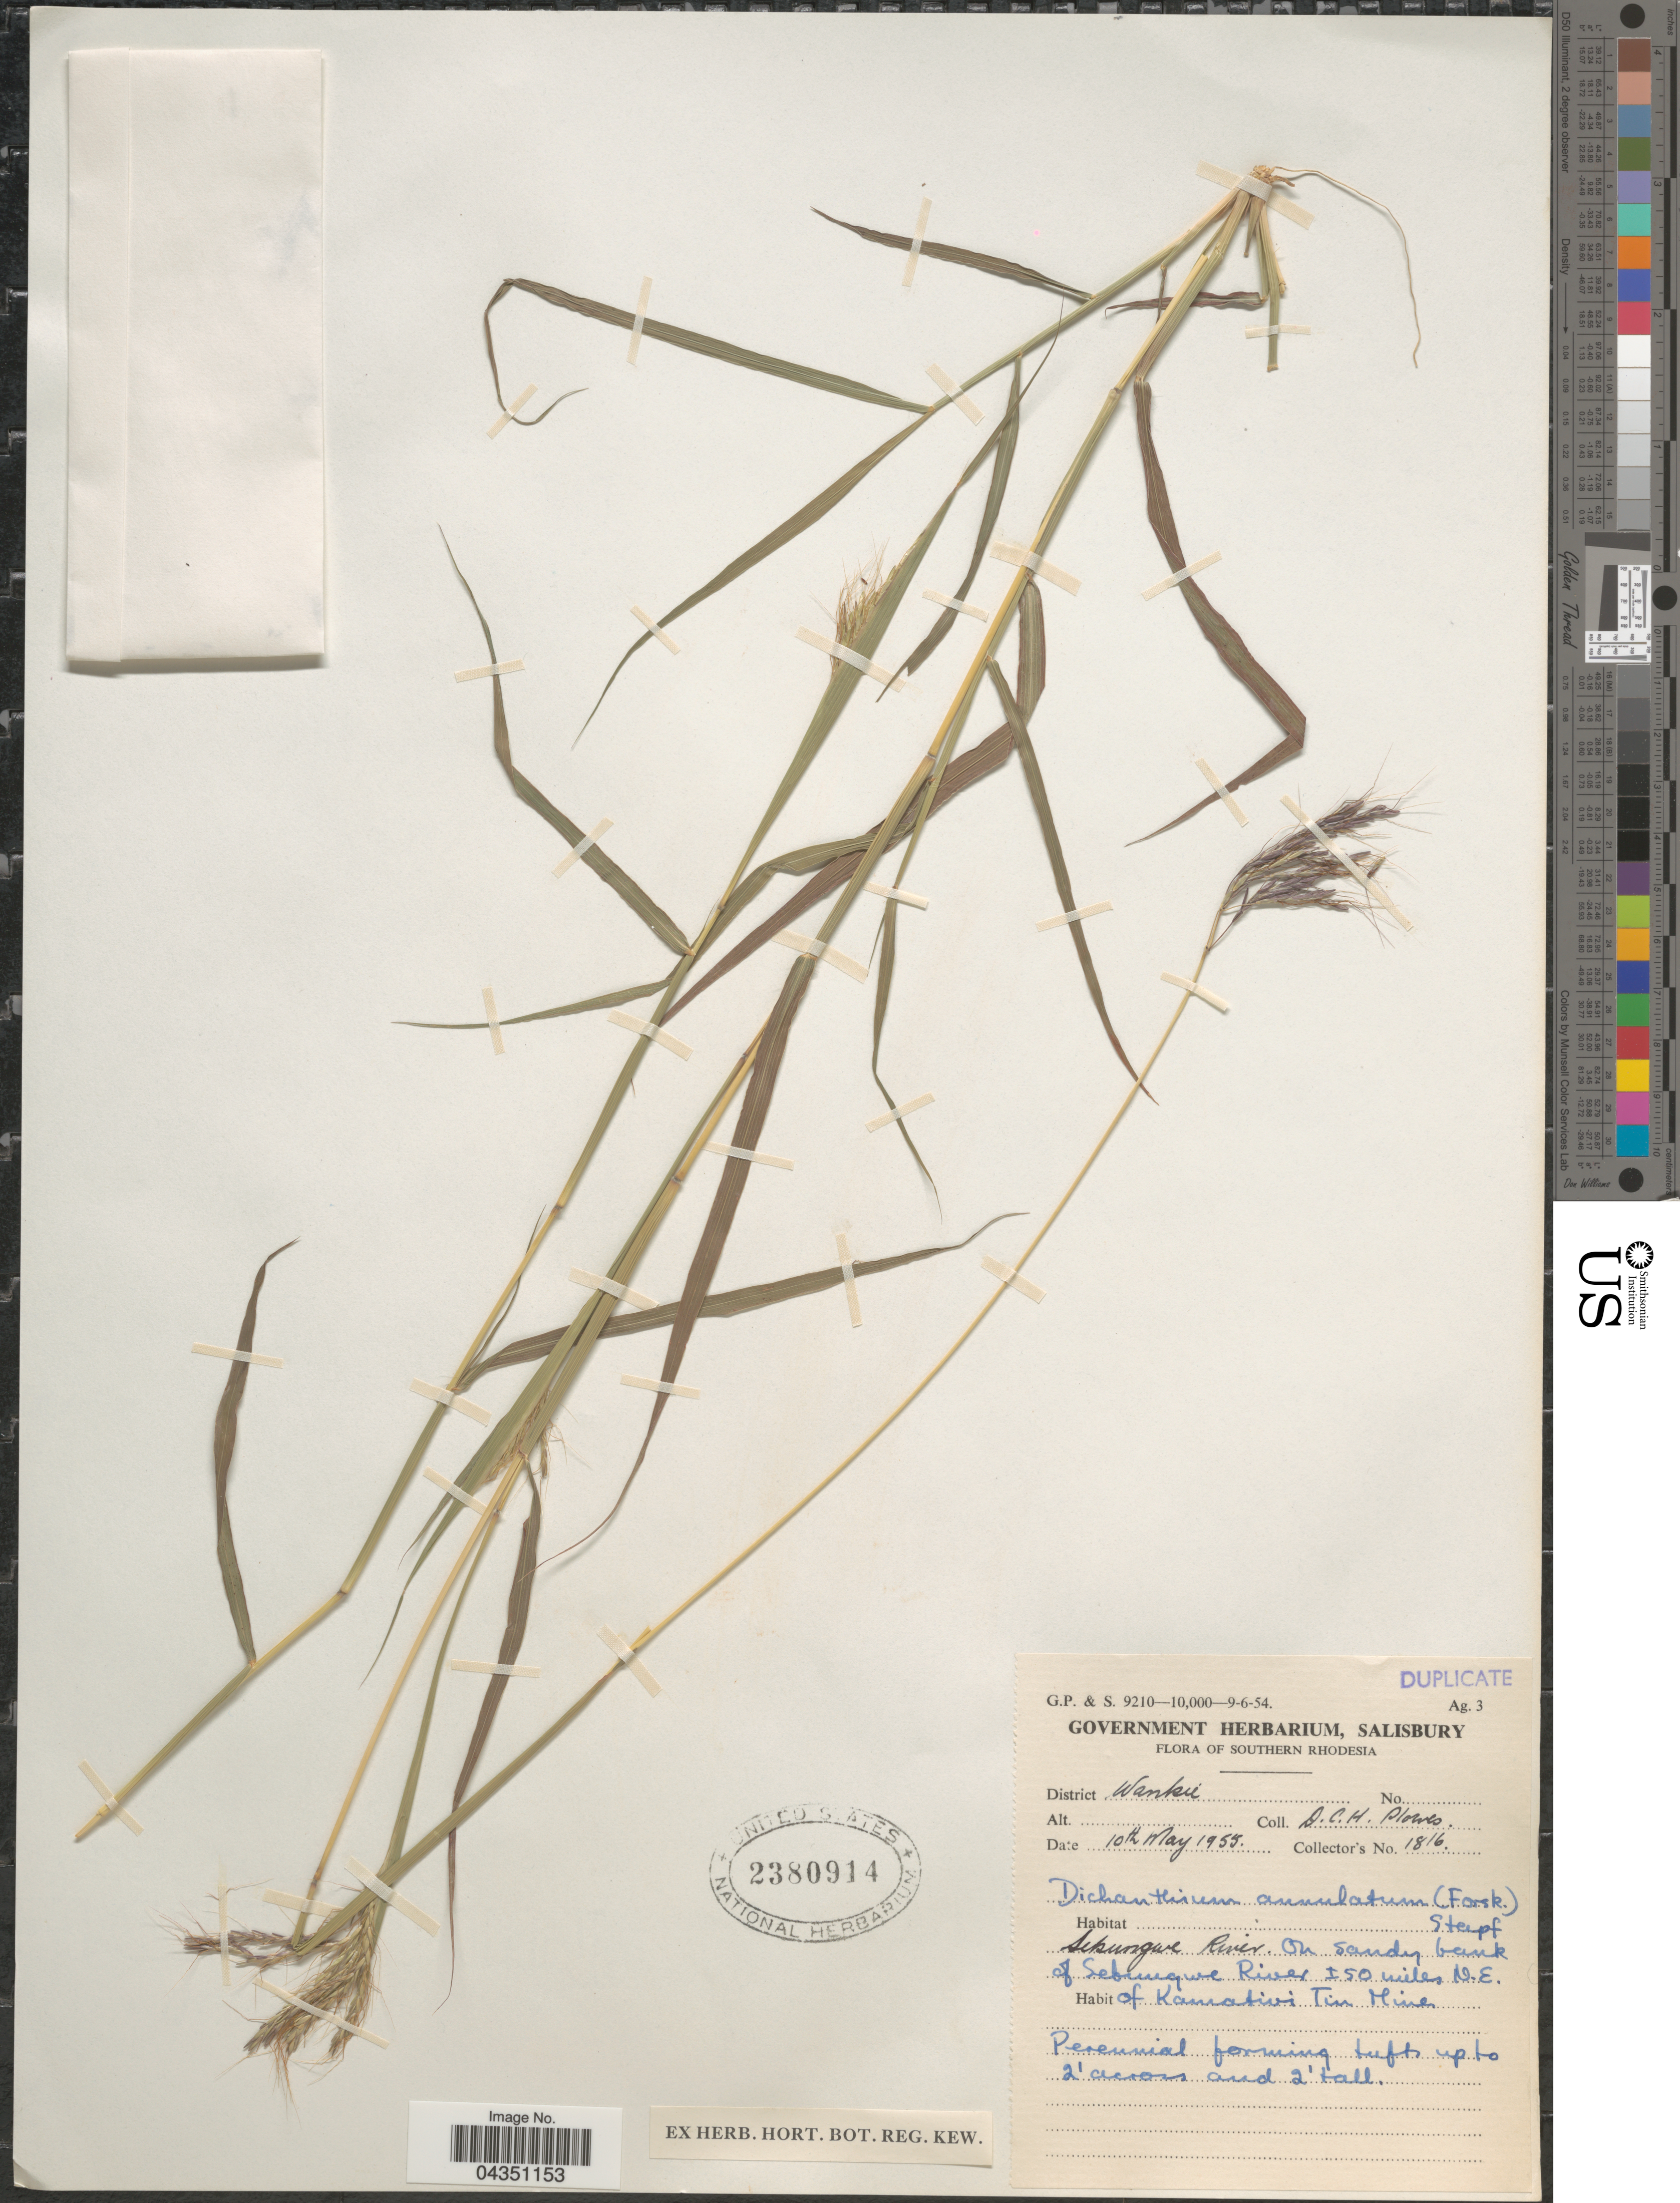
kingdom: Plantae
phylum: Tracheophyta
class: Liliopsida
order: Poales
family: Poaceae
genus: Dichanthium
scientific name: Dichanthium annulatum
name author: (Forssk.) Stapf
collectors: D. Plowes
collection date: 1955-05-10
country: Zimbabwe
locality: Southern Rhodesia. District Wankie. Sekungwe River. On sandy bank of Sekungwe River ± 50 miles N.E. of Kamativi Tin Mines.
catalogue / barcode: US 2380914